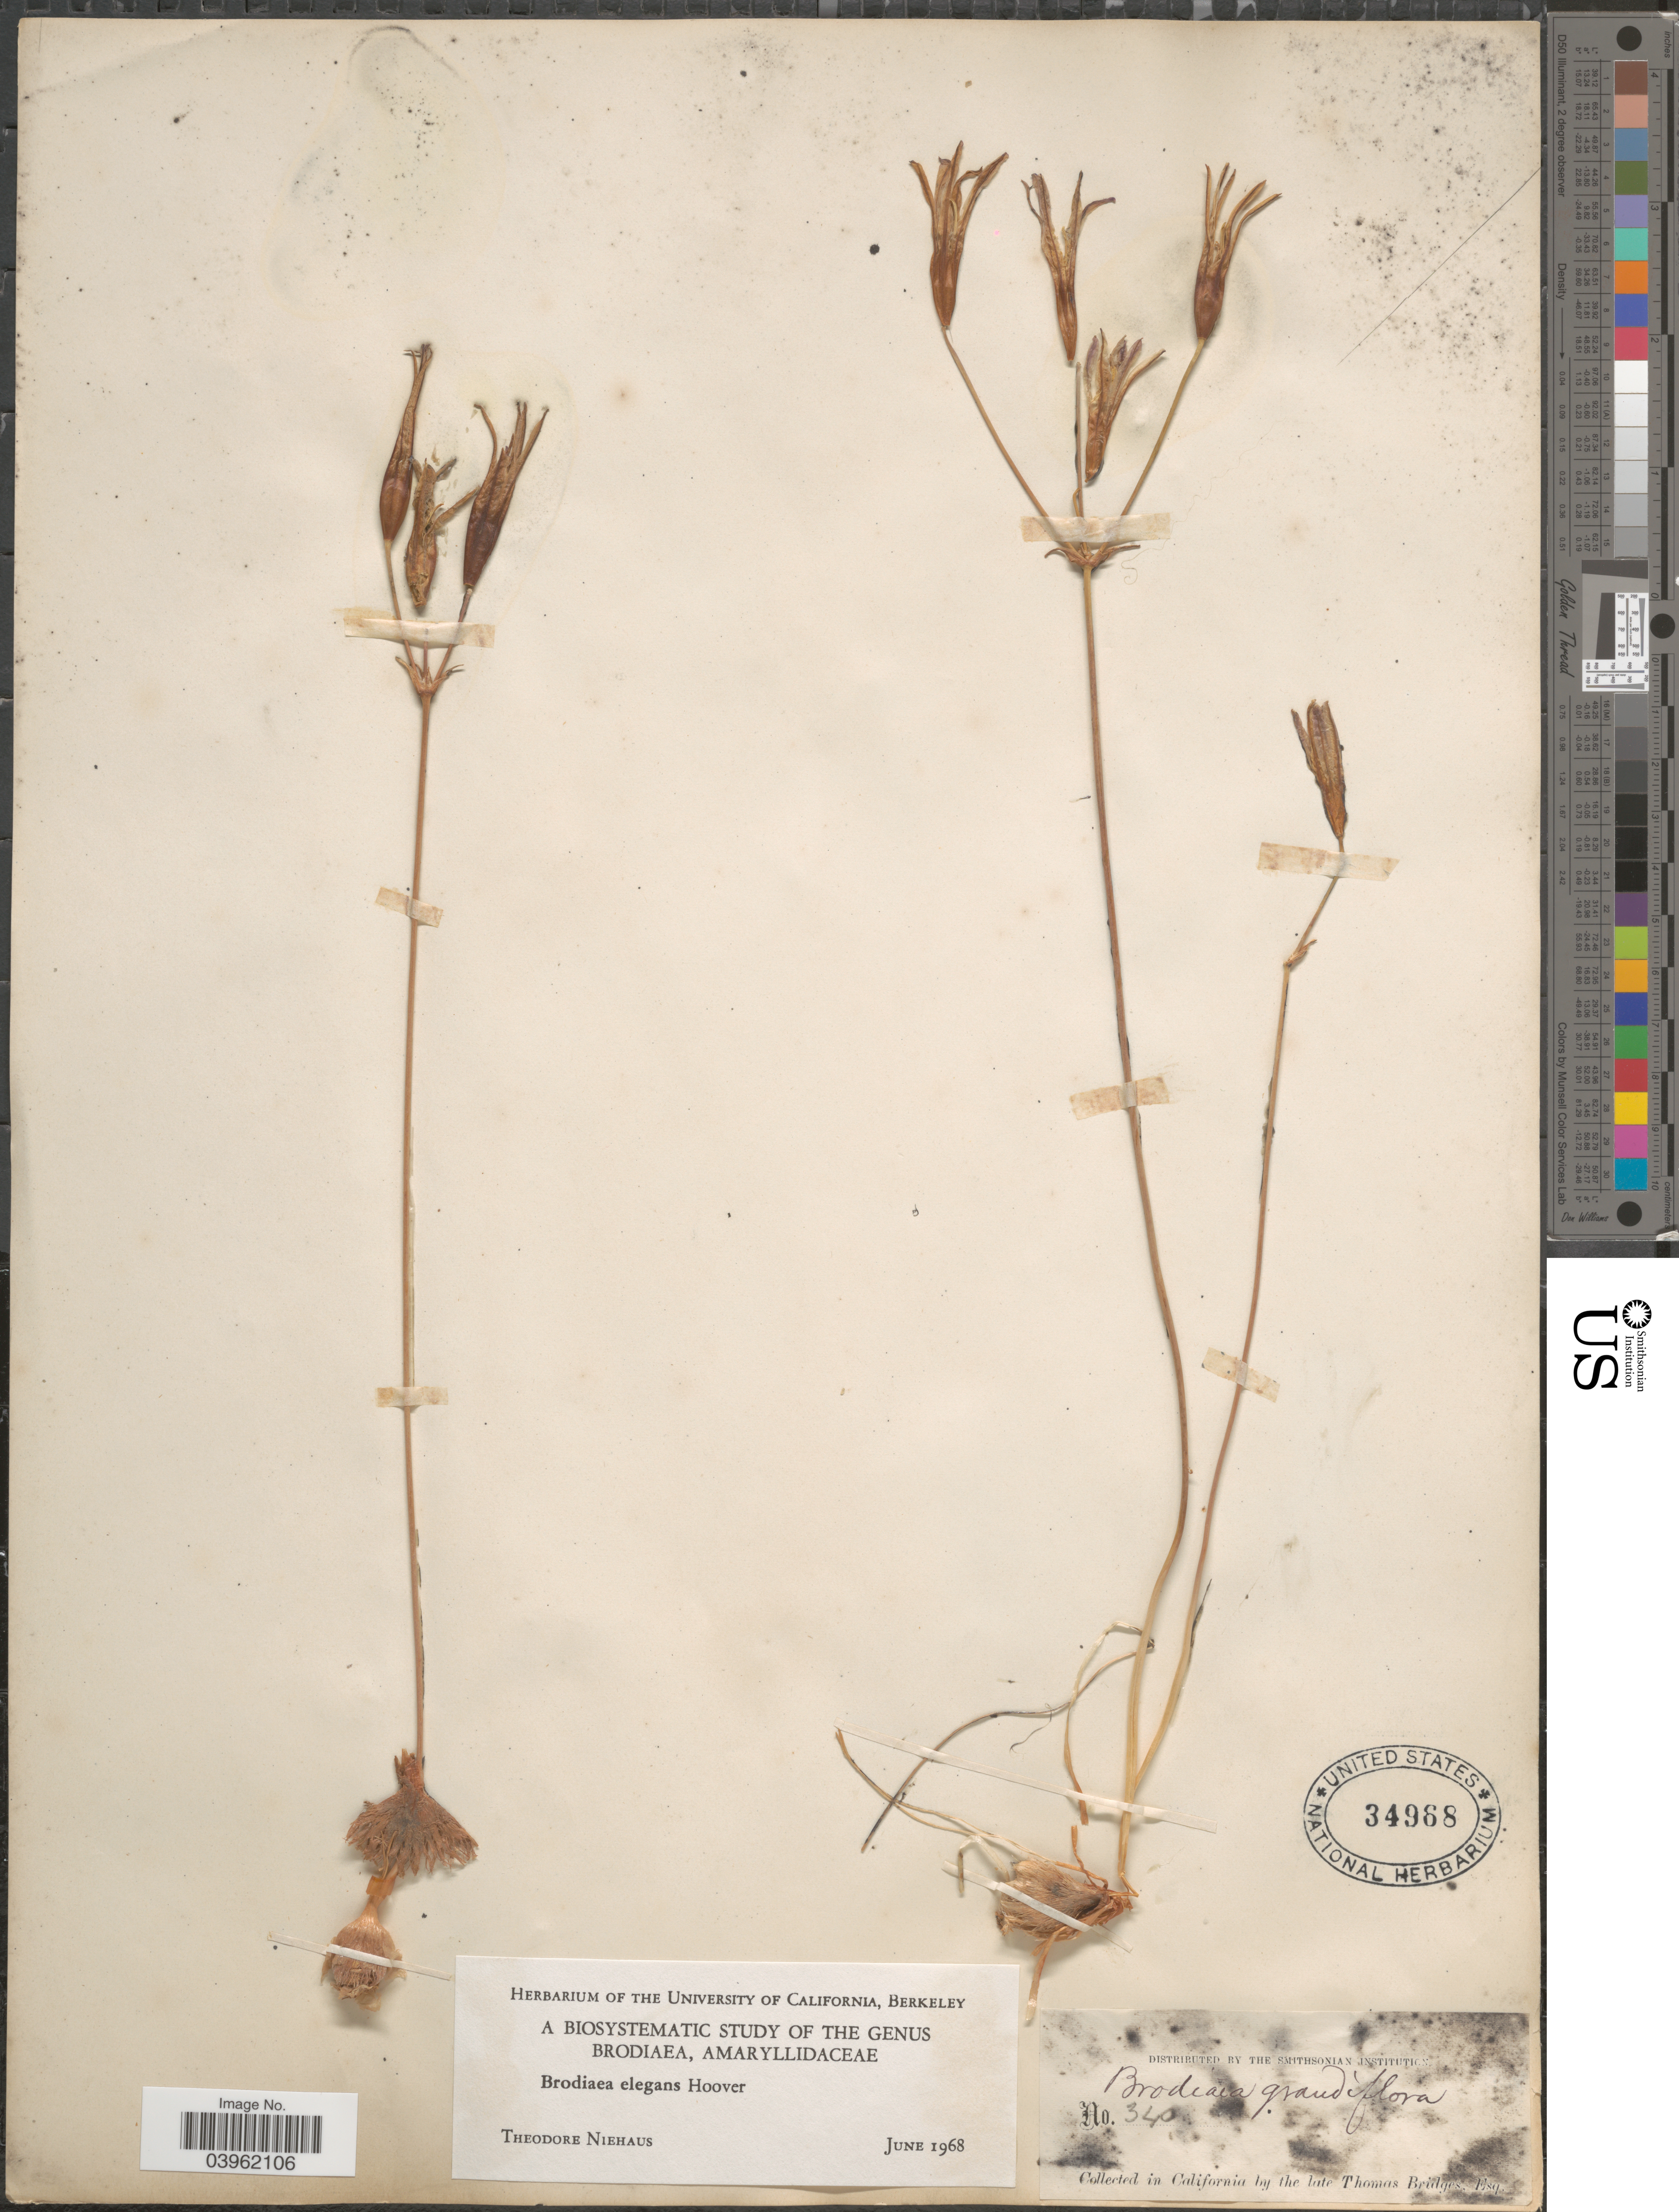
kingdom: Plantae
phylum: Tracheophyta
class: Liliopsida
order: Asparagales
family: Asparagaceae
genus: Brodiaea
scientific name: Brodiaea elegans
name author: Hoover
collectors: T. Bridges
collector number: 340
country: United States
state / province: California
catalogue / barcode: US 34968